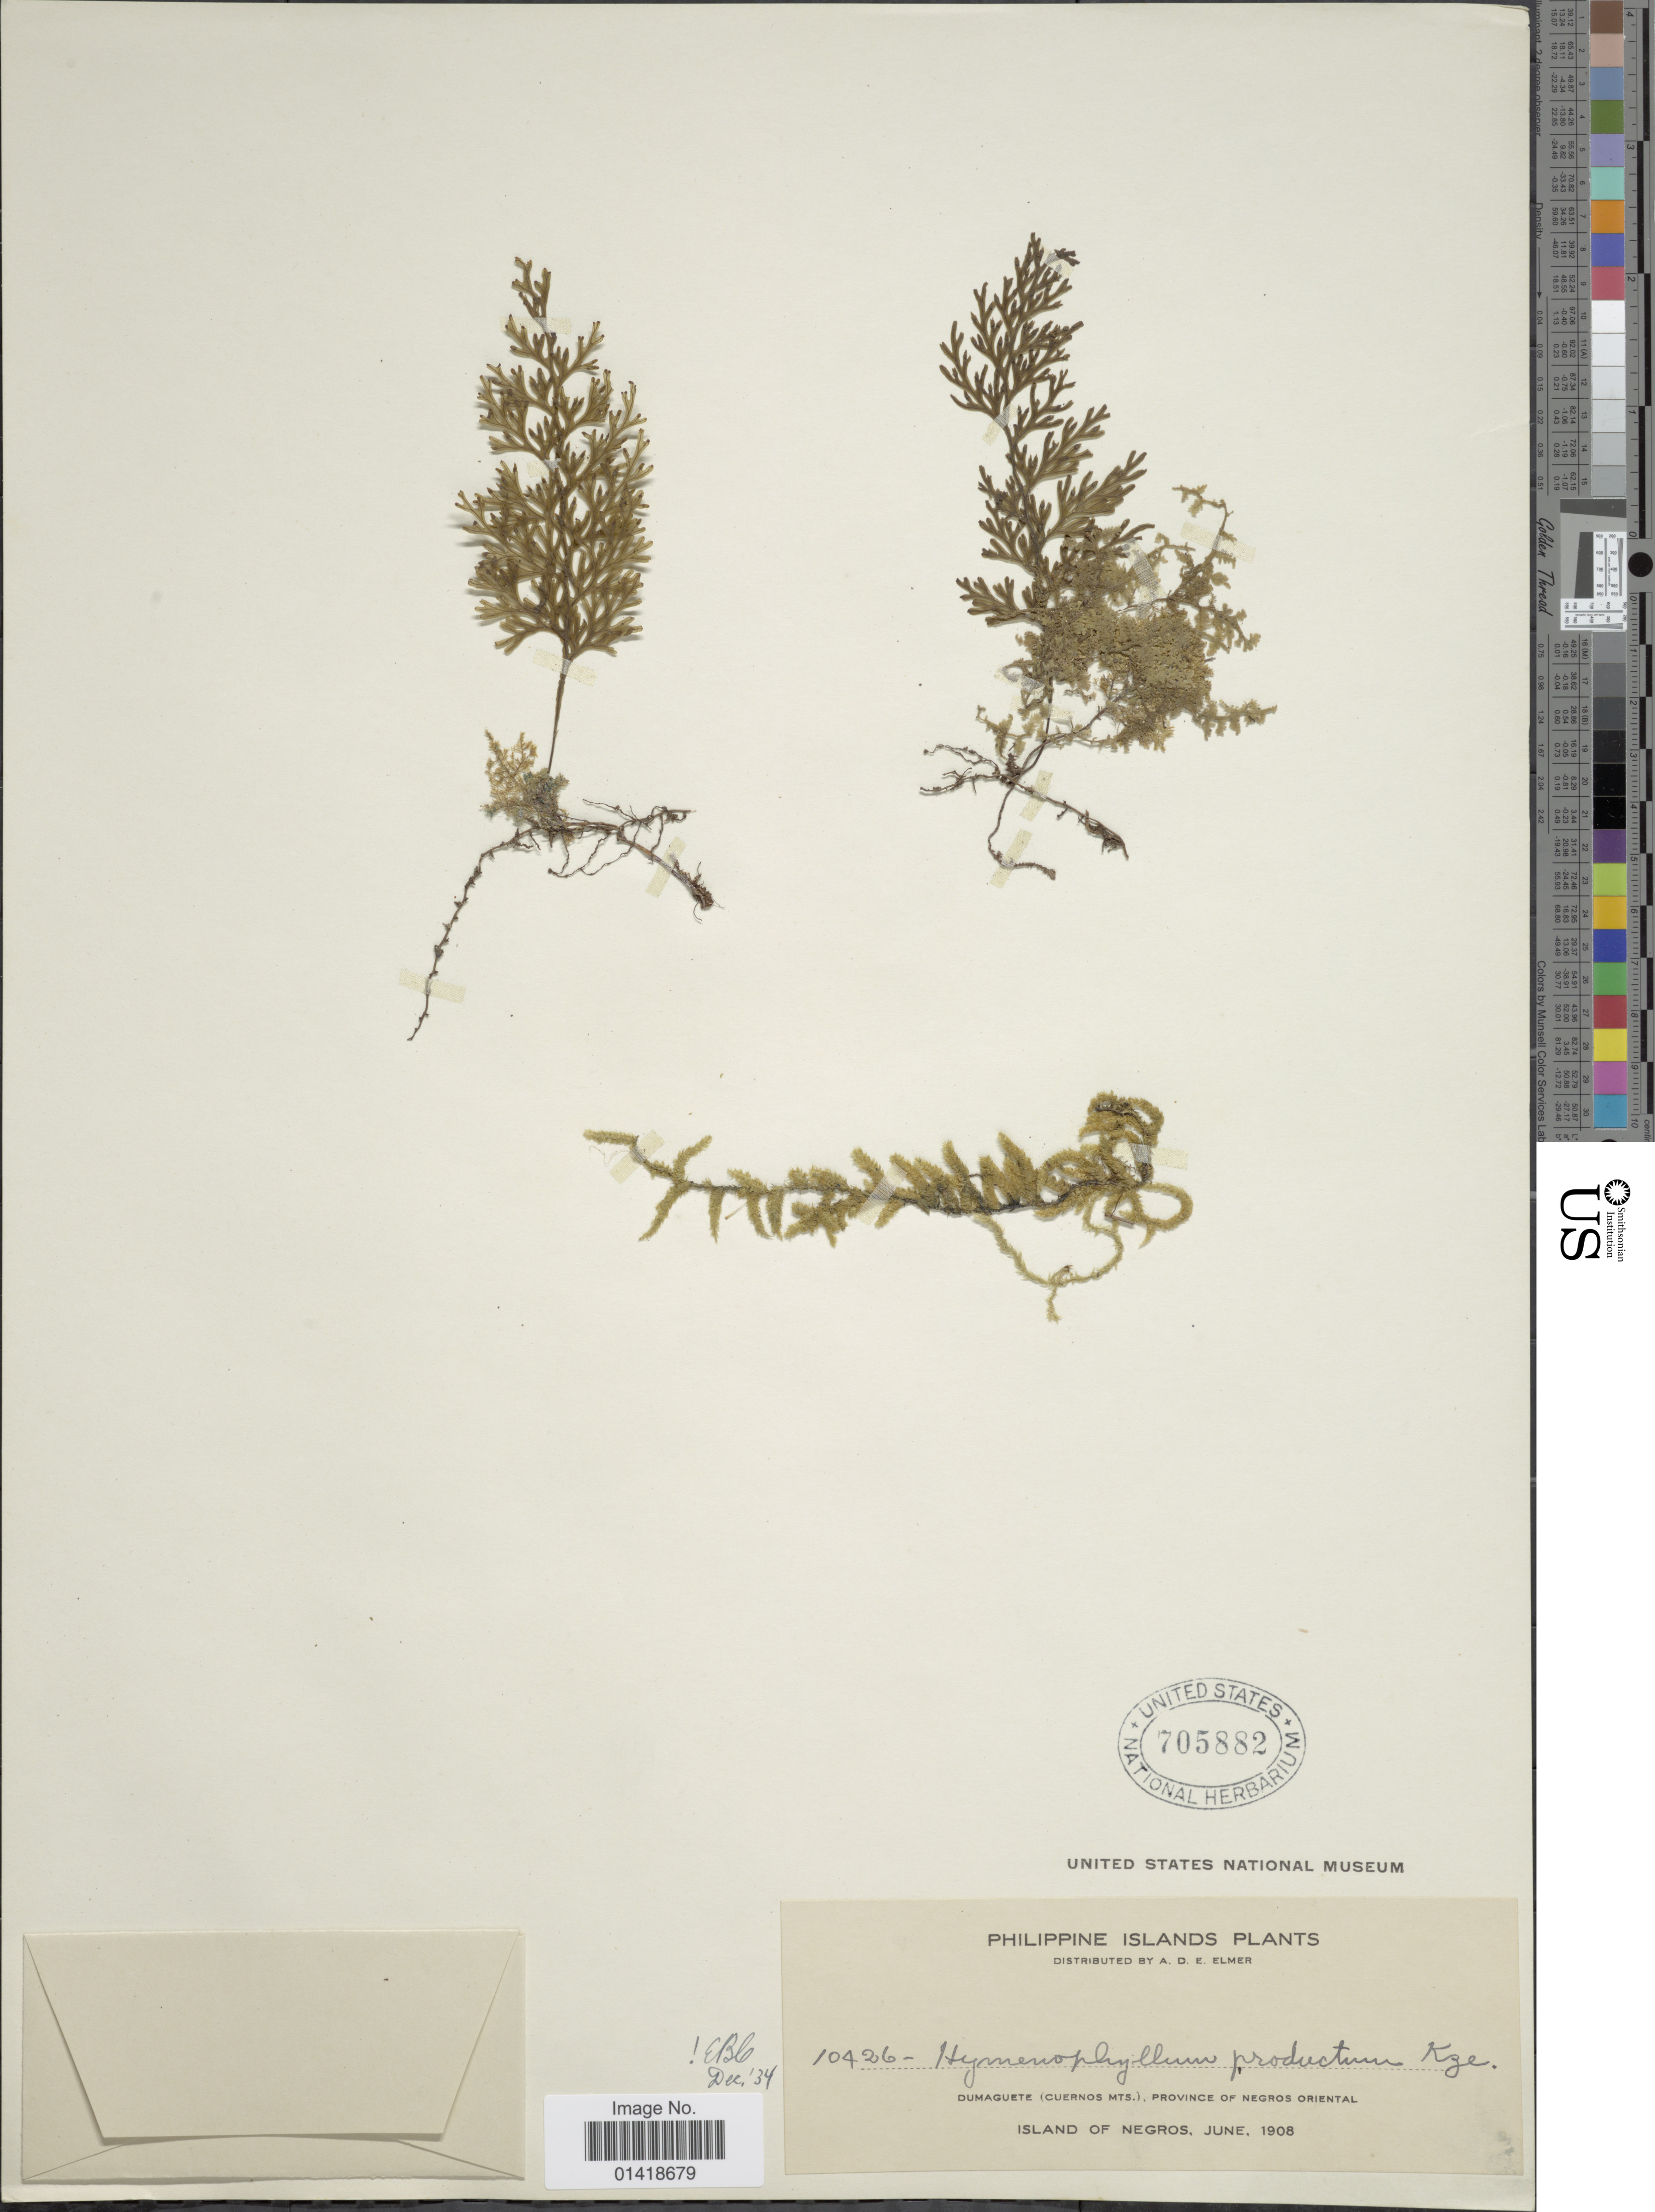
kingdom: Plantae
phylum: Tracheophyta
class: Polypodiopsida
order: Hymenophyllales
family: Hymenophyllaceae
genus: Hymenophyllum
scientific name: Hymenophyllum productum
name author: Kunze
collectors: A. D. E. Elmer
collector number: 10426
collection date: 1908-06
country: Philippines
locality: Philippine Islands. Dumaguete (Cuernos Mts.) , Province of Negros Oriental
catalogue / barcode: US 705882